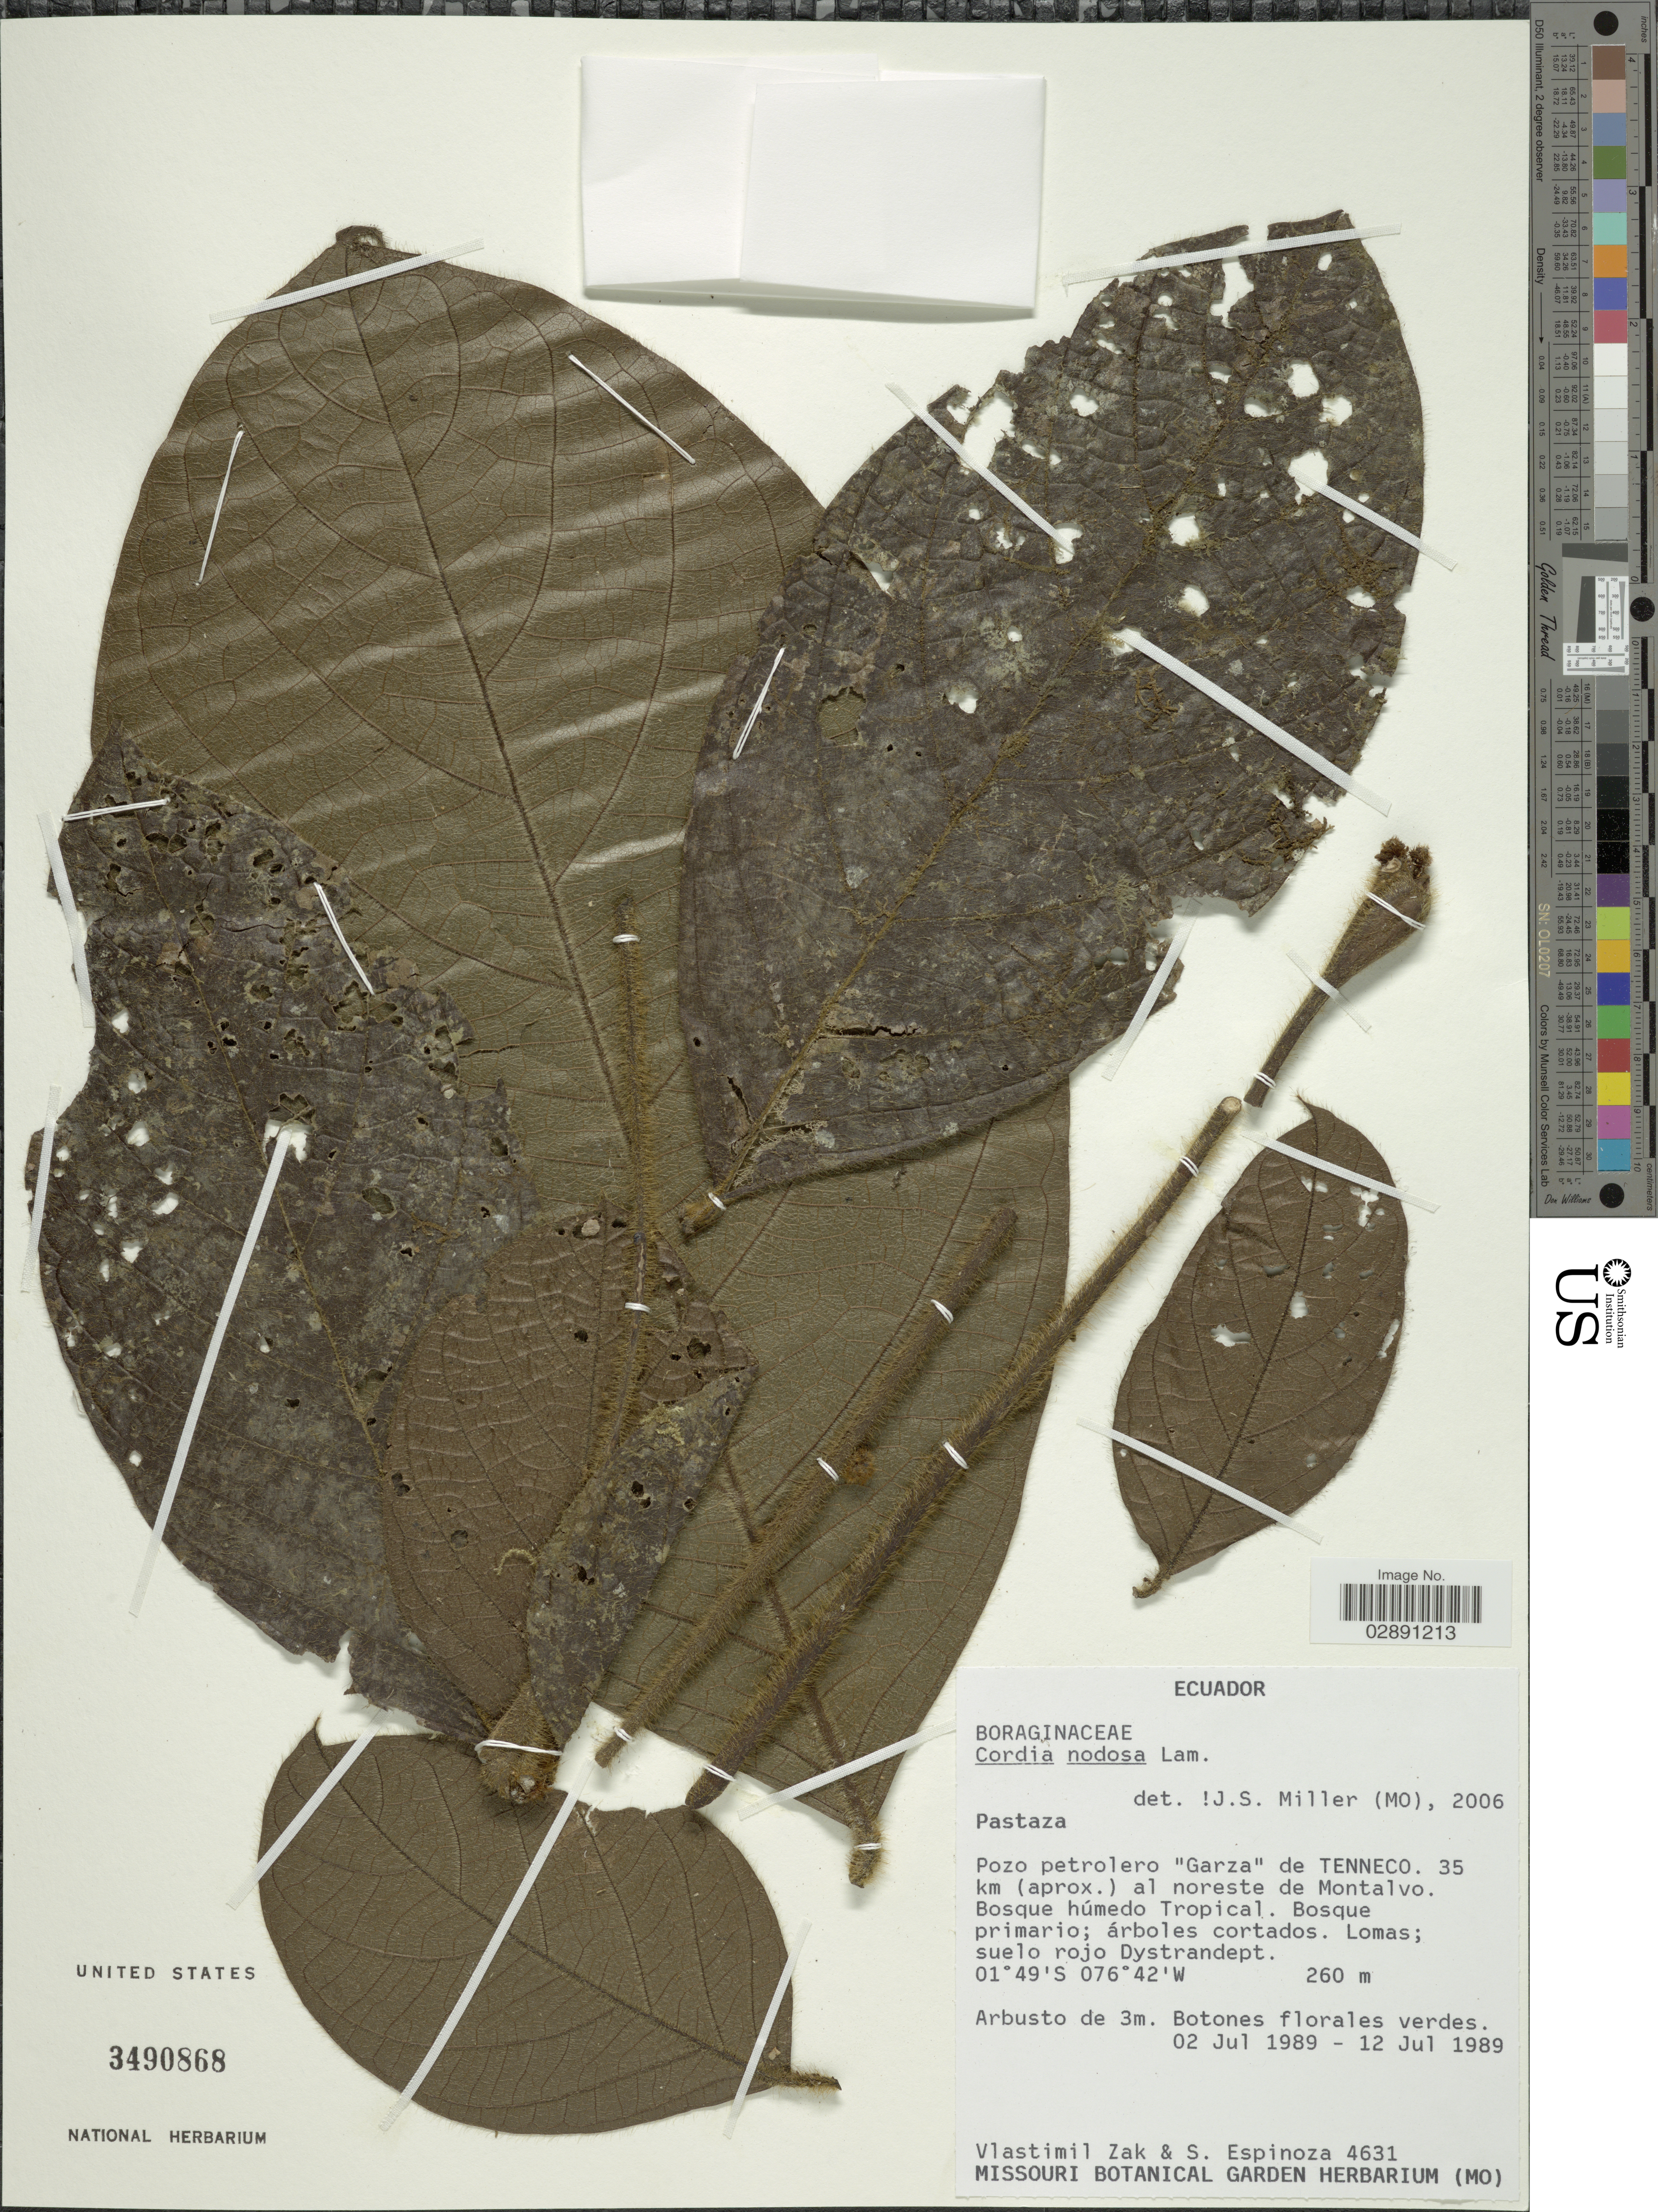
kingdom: Plantae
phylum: Tracheophyta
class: Magnoliopsida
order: Boraginales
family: Cordiaceae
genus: Cordia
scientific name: Cordia nodosa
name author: Lam.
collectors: V. Zak & S. Espinoza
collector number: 4631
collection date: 1989-07-02/1989-07-12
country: Ecuador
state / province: Pastaza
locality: Pozo petrolero "Garza" de Tenneco. 35 km (aprox.) al noreste de Montalvo.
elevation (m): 260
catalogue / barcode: US 3490868